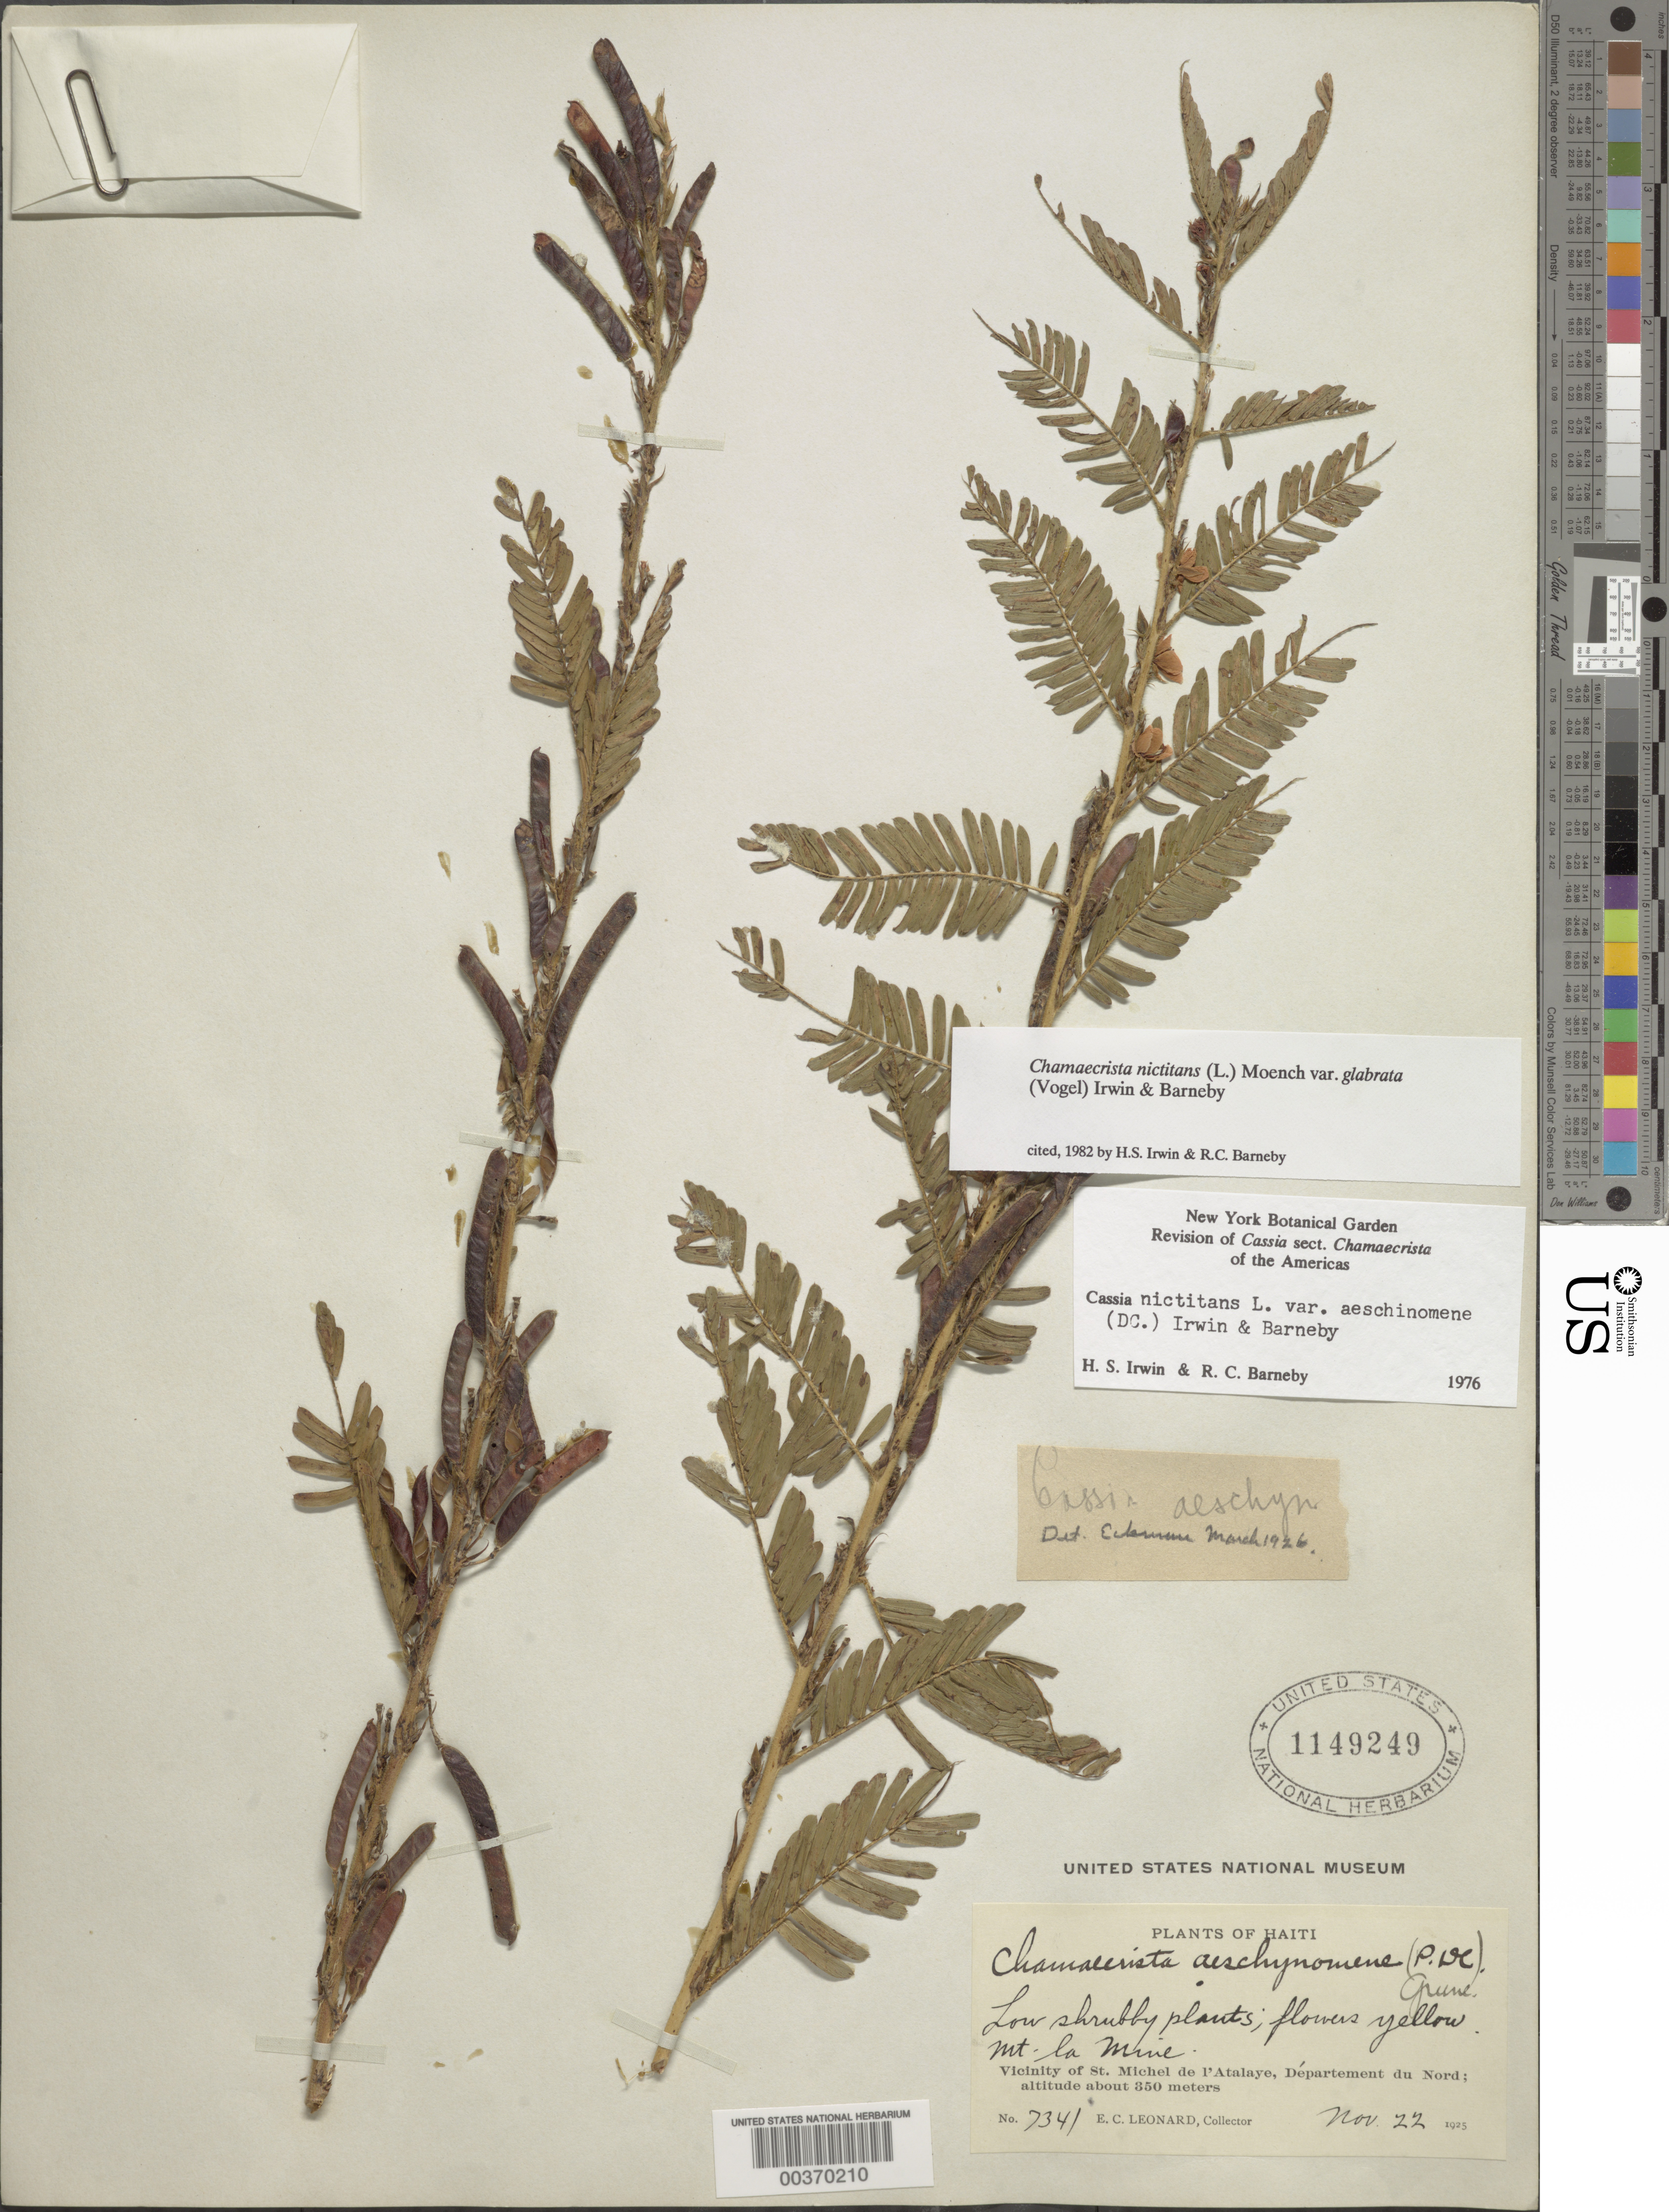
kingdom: Plantae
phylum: Tracheophyta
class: Magnoliopsida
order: Fabales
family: Fabaceae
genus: Chamaecrista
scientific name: Chamaecrista nictitans var. glabrata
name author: (Vogel) H.S. Irwin & Barneby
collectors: E. C. Leonard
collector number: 7341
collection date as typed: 22 Nov 1925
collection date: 1925-11-22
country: Haiti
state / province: Nord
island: Hispaniola Island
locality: Mt. la mine; vicinity of st. michel de l'atalaye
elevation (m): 350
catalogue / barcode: US 1149249